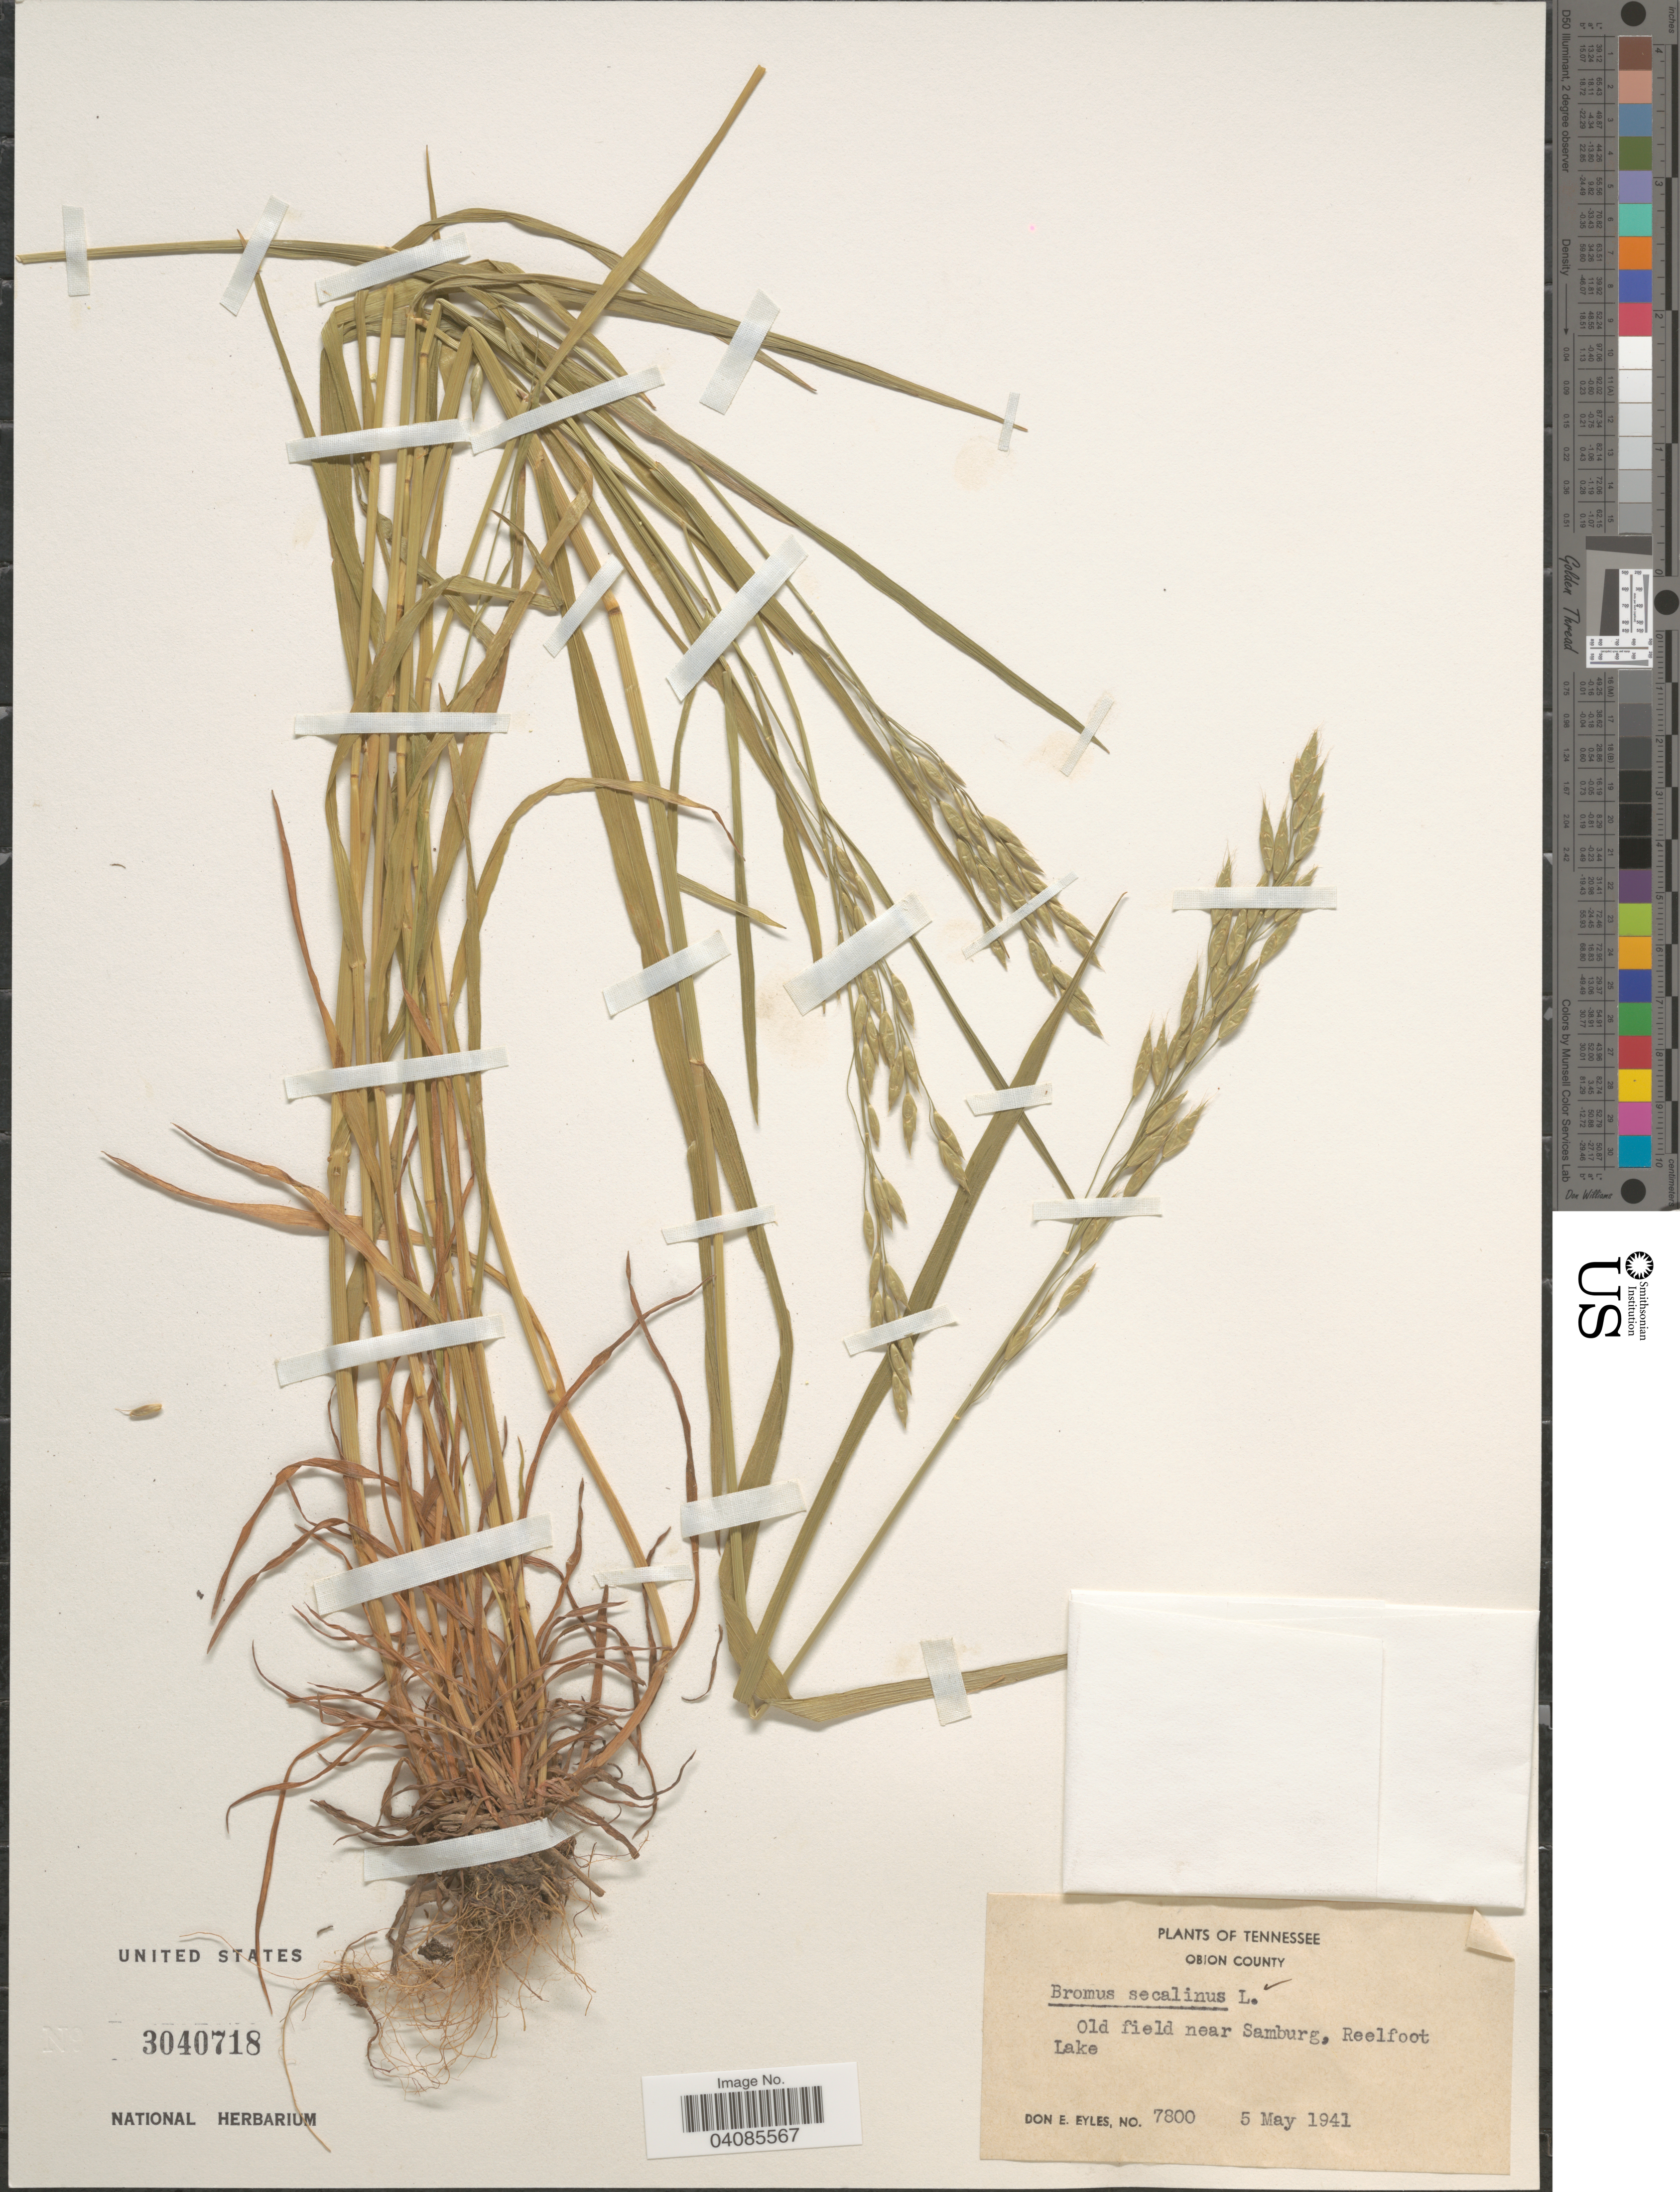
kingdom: Plantae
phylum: Tracheophyta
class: Liliopsida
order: Poales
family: Poaceae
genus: Bromus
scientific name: Bromus secalinus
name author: L.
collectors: D. Eyles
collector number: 7800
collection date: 1941-05-05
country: United States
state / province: Tennessee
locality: Obion County. Old field near Samburg, Reelfoot Lake.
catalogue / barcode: US 3040718